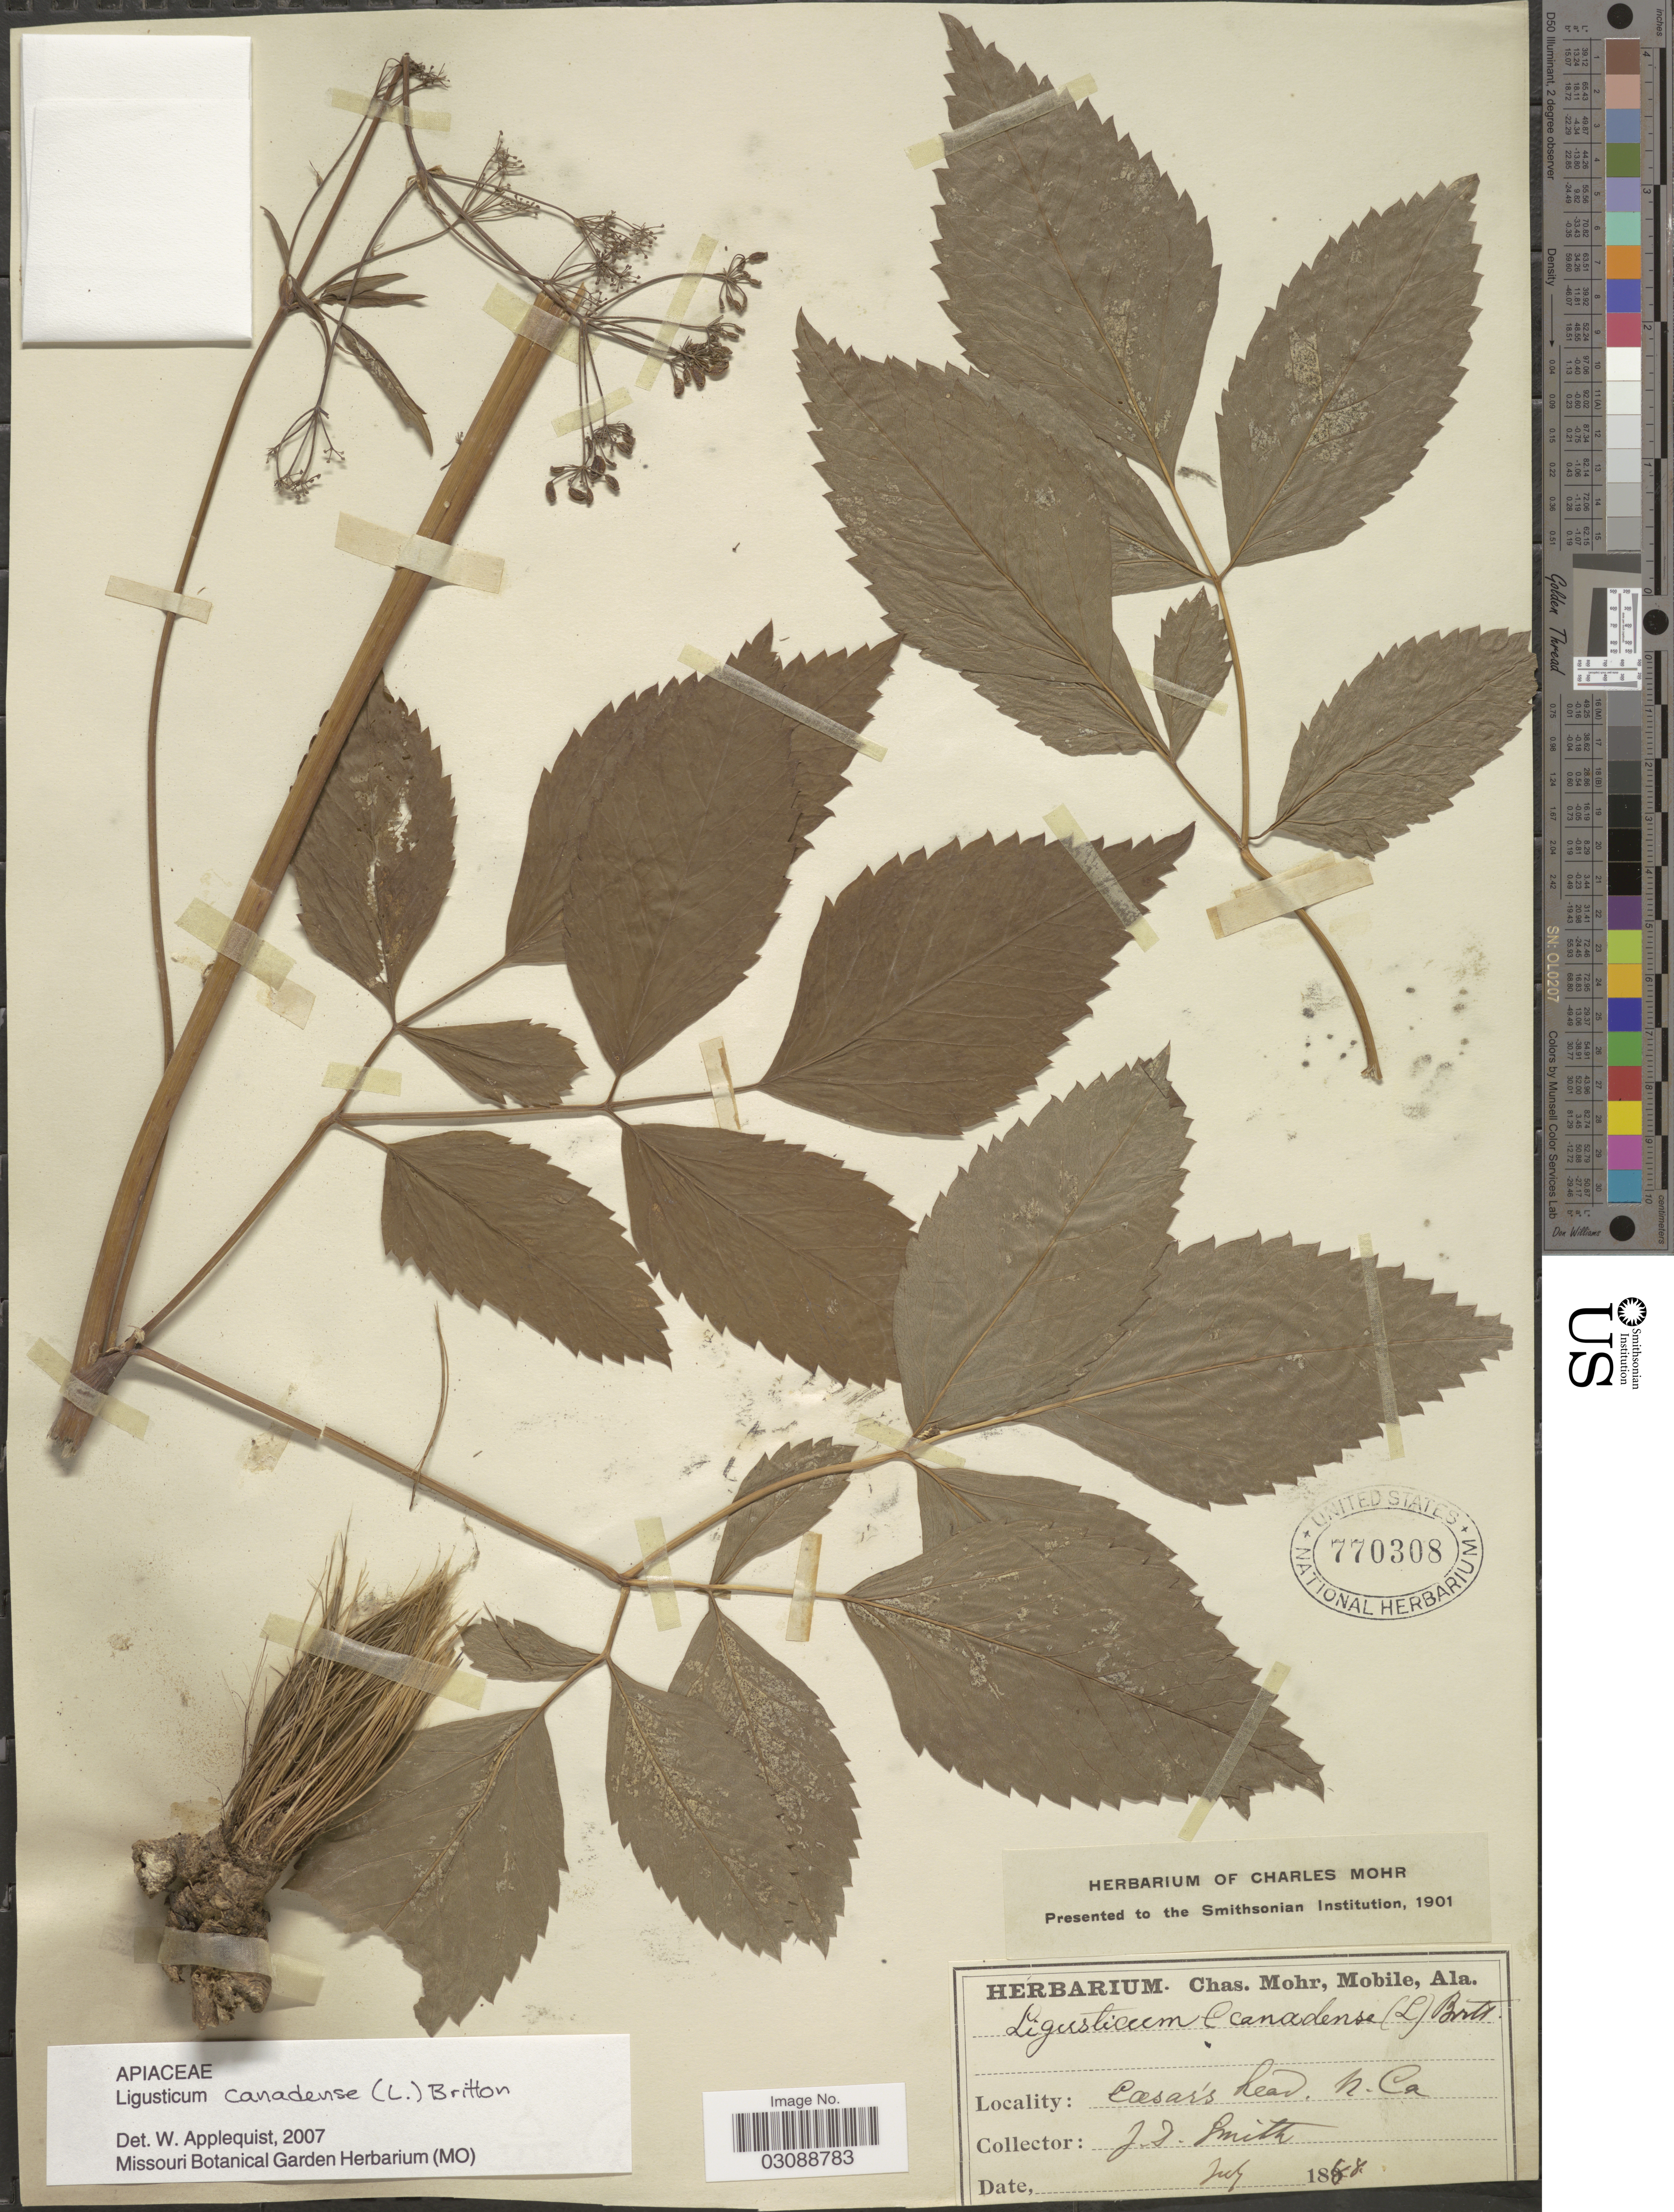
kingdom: Plantae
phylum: Tracheophyta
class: Magnoliopsida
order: Apiales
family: Apiaceae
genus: Ligusticum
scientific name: Ligusticum canadense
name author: (L.) Britton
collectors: ex herb. Charles Mohr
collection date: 1868-07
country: United States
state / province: North Carolina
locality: Caesar's head.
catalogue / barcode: US 770308